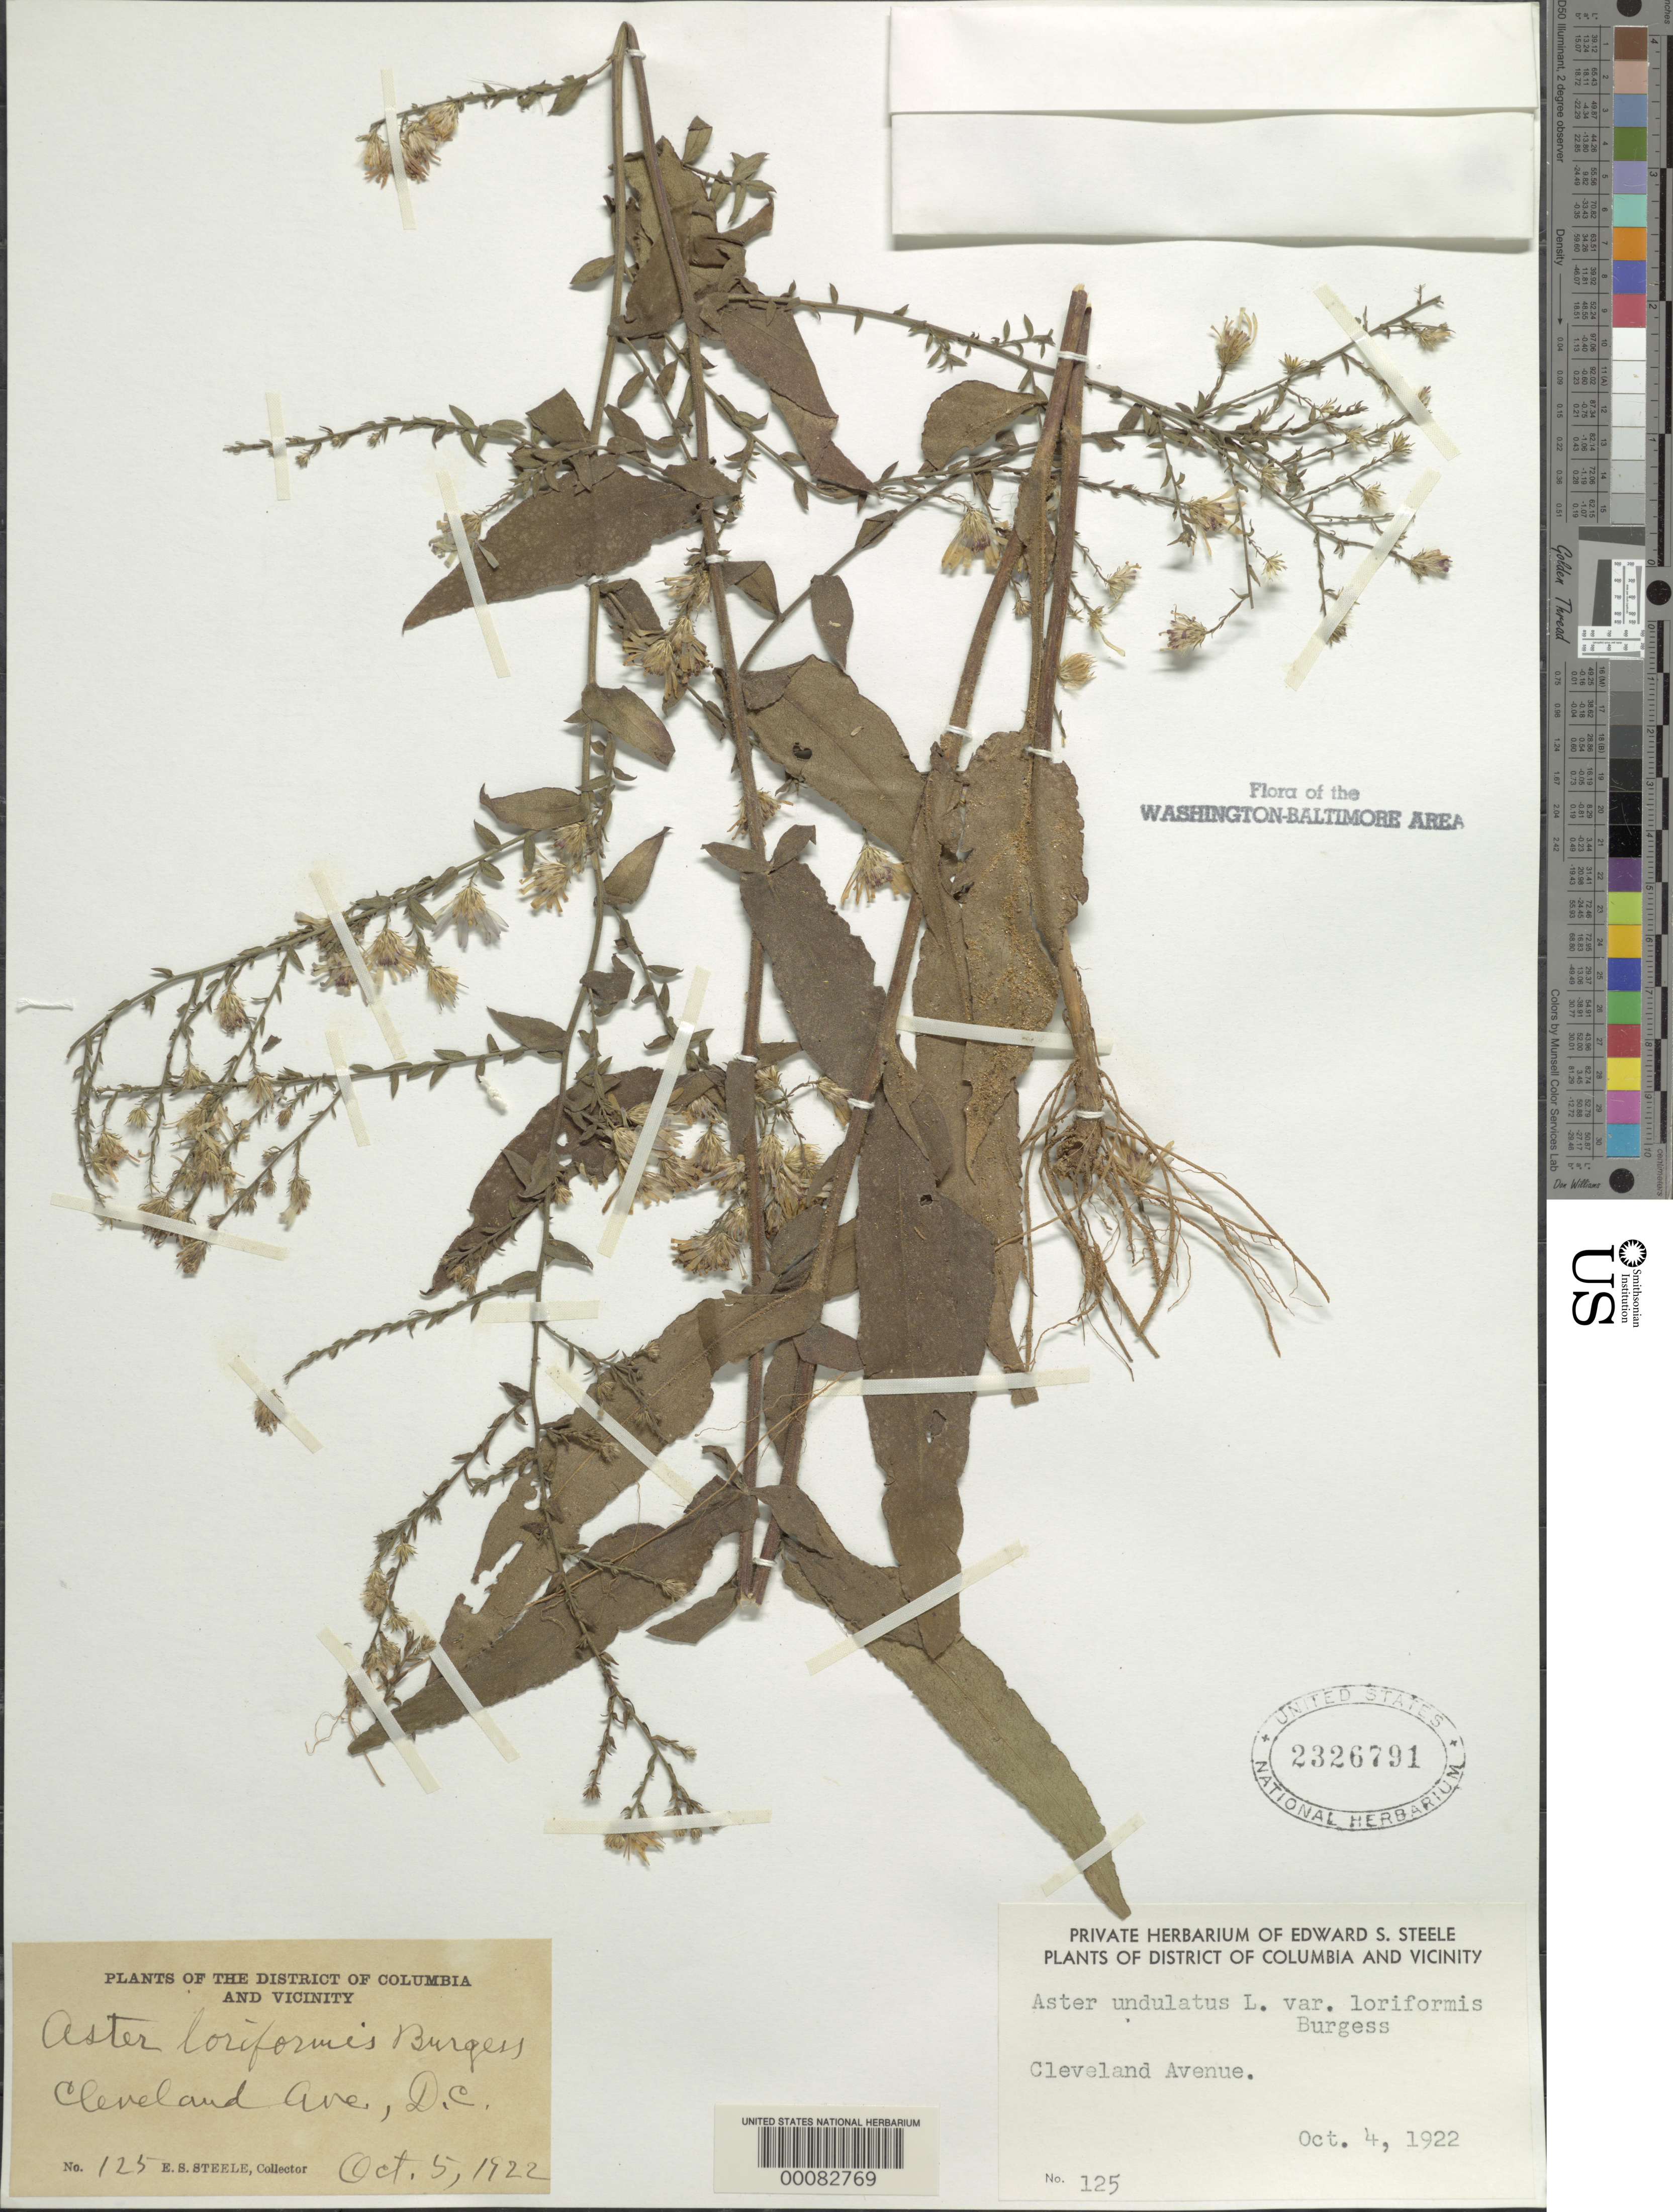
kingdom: Plantae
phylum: Tracheophyta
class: Magnoliopsida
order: Asterales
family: Asteraceae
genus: Symphyotrichum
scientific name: Symphyotrichum undulatum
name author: (L.) G.L. Nesom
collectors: E. Steele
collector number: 125A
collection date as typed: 04 Oct 1922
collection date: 1922-10-04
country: United States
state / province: District of Columbia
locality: Cleveland Ave.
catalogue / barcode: US 2326791